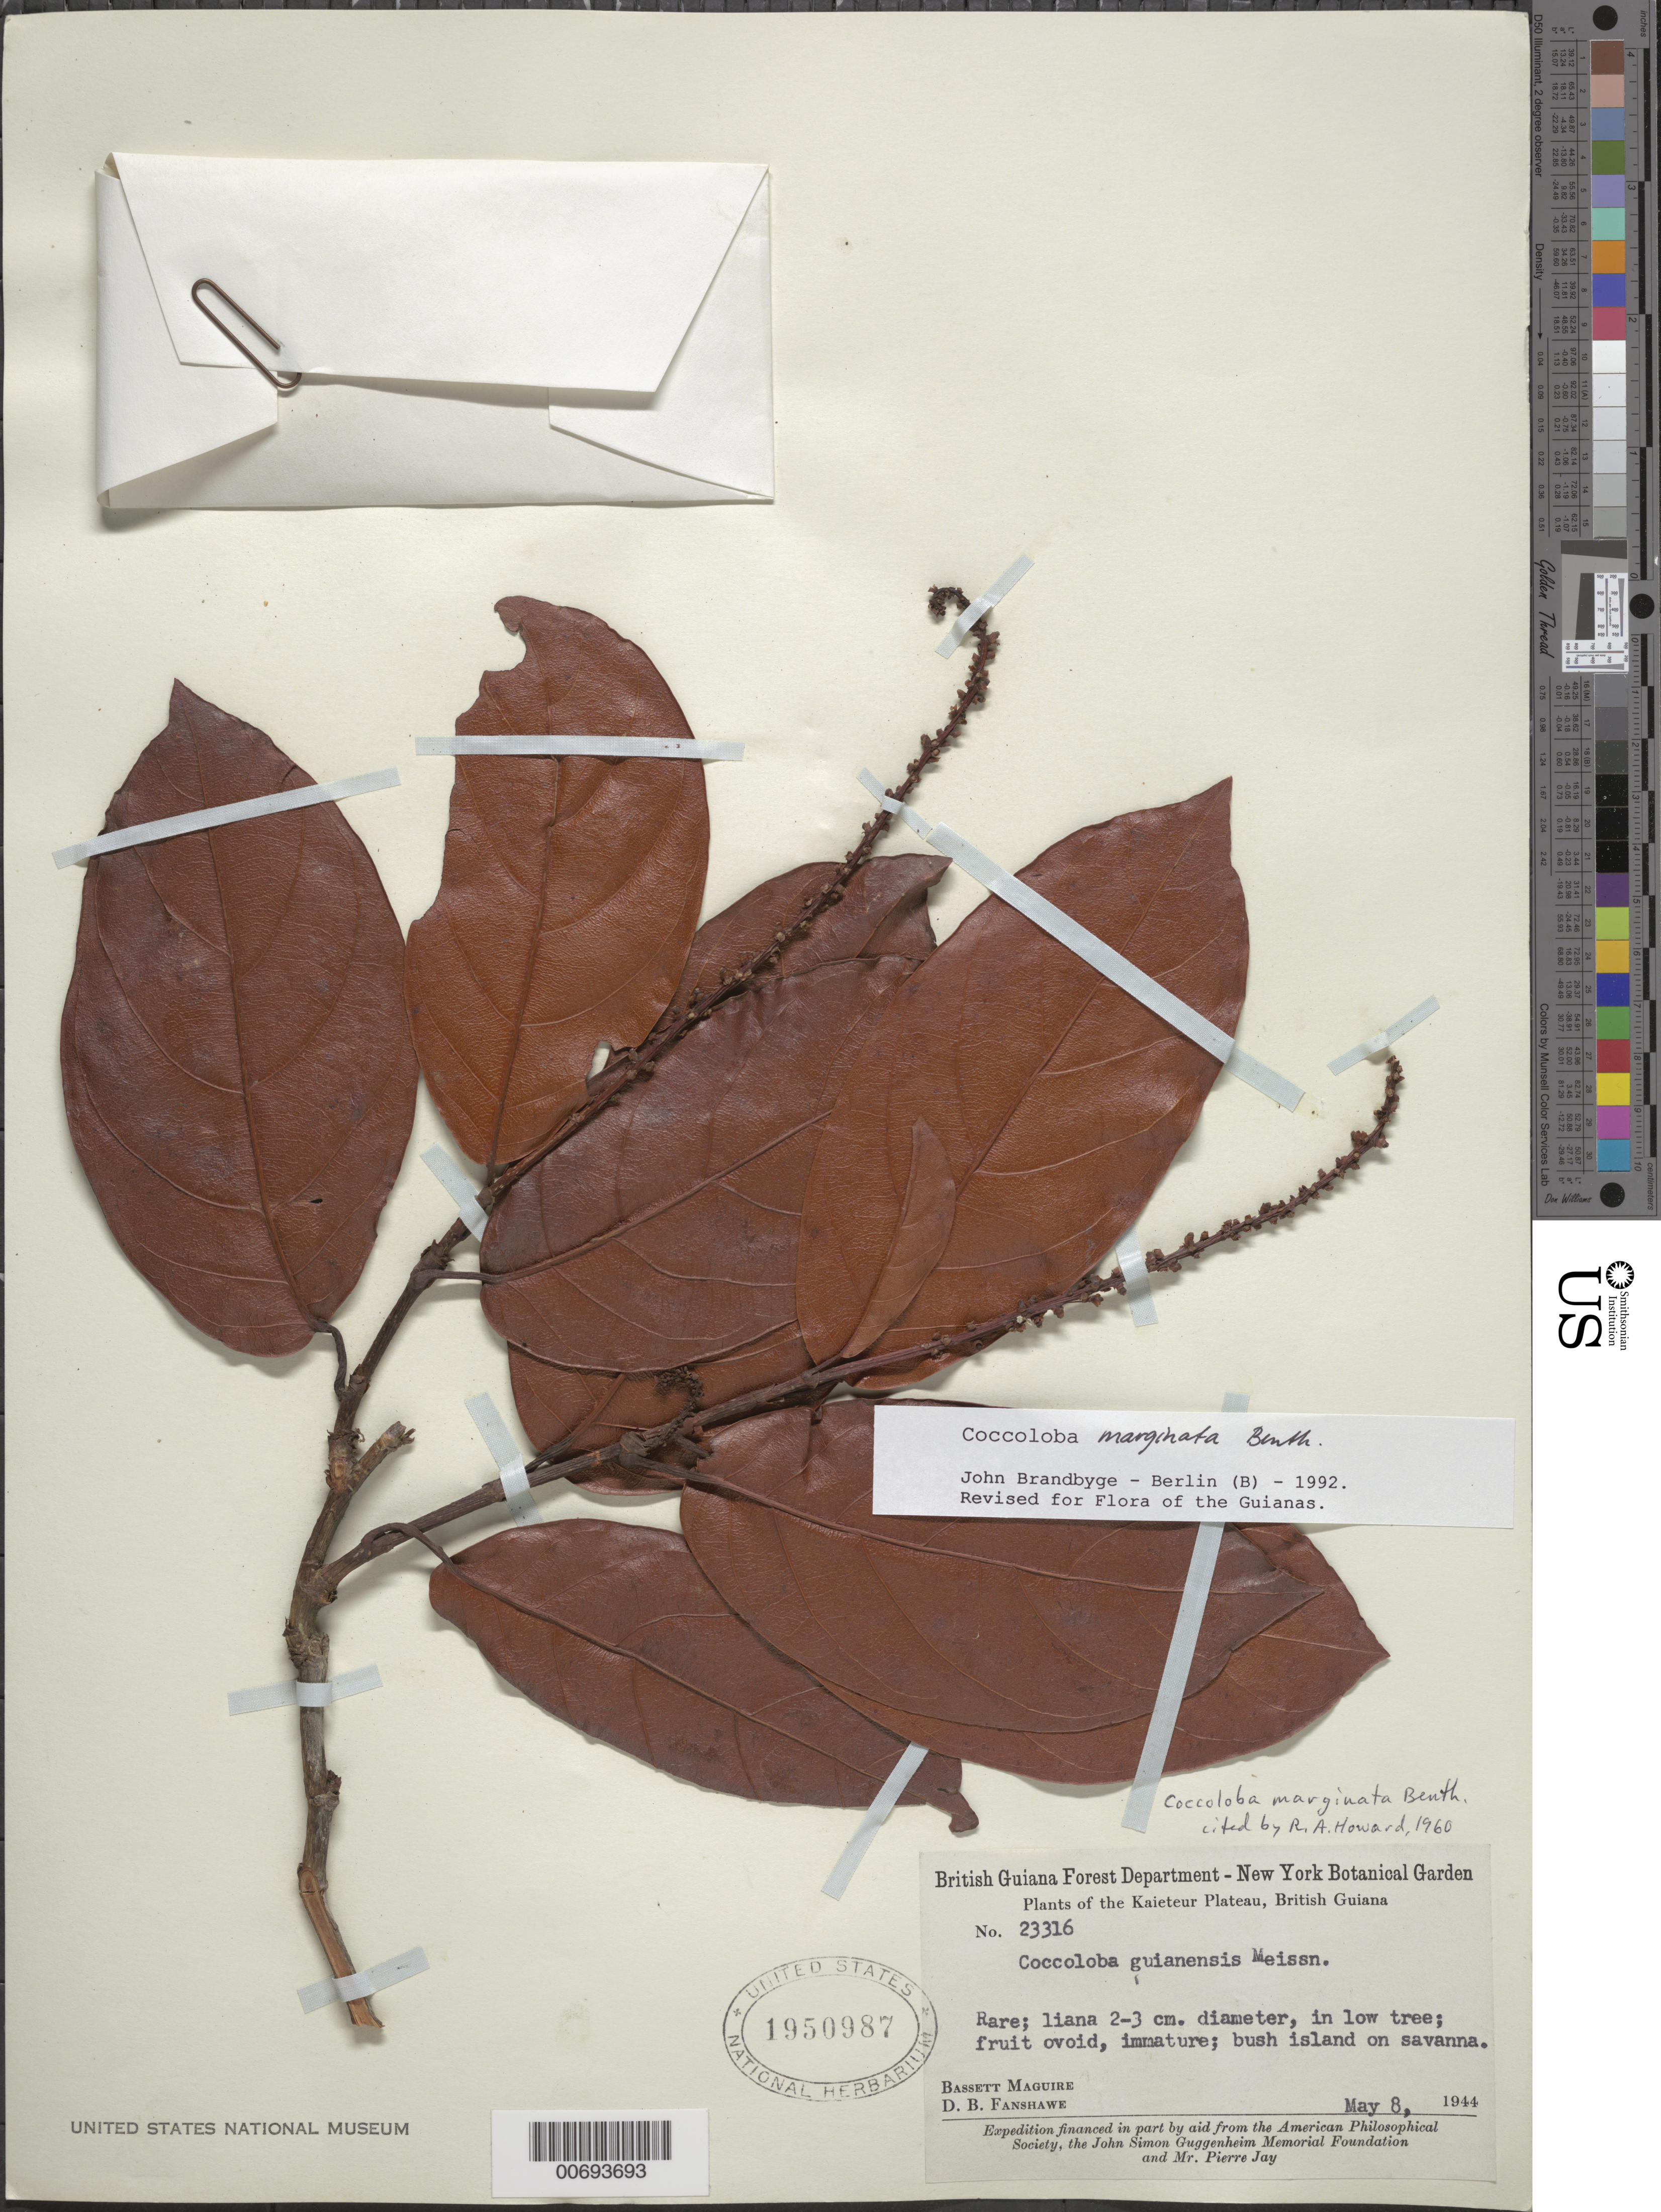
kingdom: Plantae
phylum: Tracheophyta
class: Magnoliopsida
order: Caryophyllales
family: Polygonaceae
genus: Coccoloba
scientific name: Coccoloba marginata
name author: Benth.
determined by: Brandbyge, J.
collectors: B. Maguire & D. B. Fanshawe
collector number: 23316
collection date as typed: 8-May-44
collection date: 1944-05-08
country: Guyana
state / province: Potaro-Siparuni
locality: Kaieteur Plateau, Potaro River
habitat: Bush island on savanna; in low tree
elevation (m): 427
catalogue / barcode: US 1950987